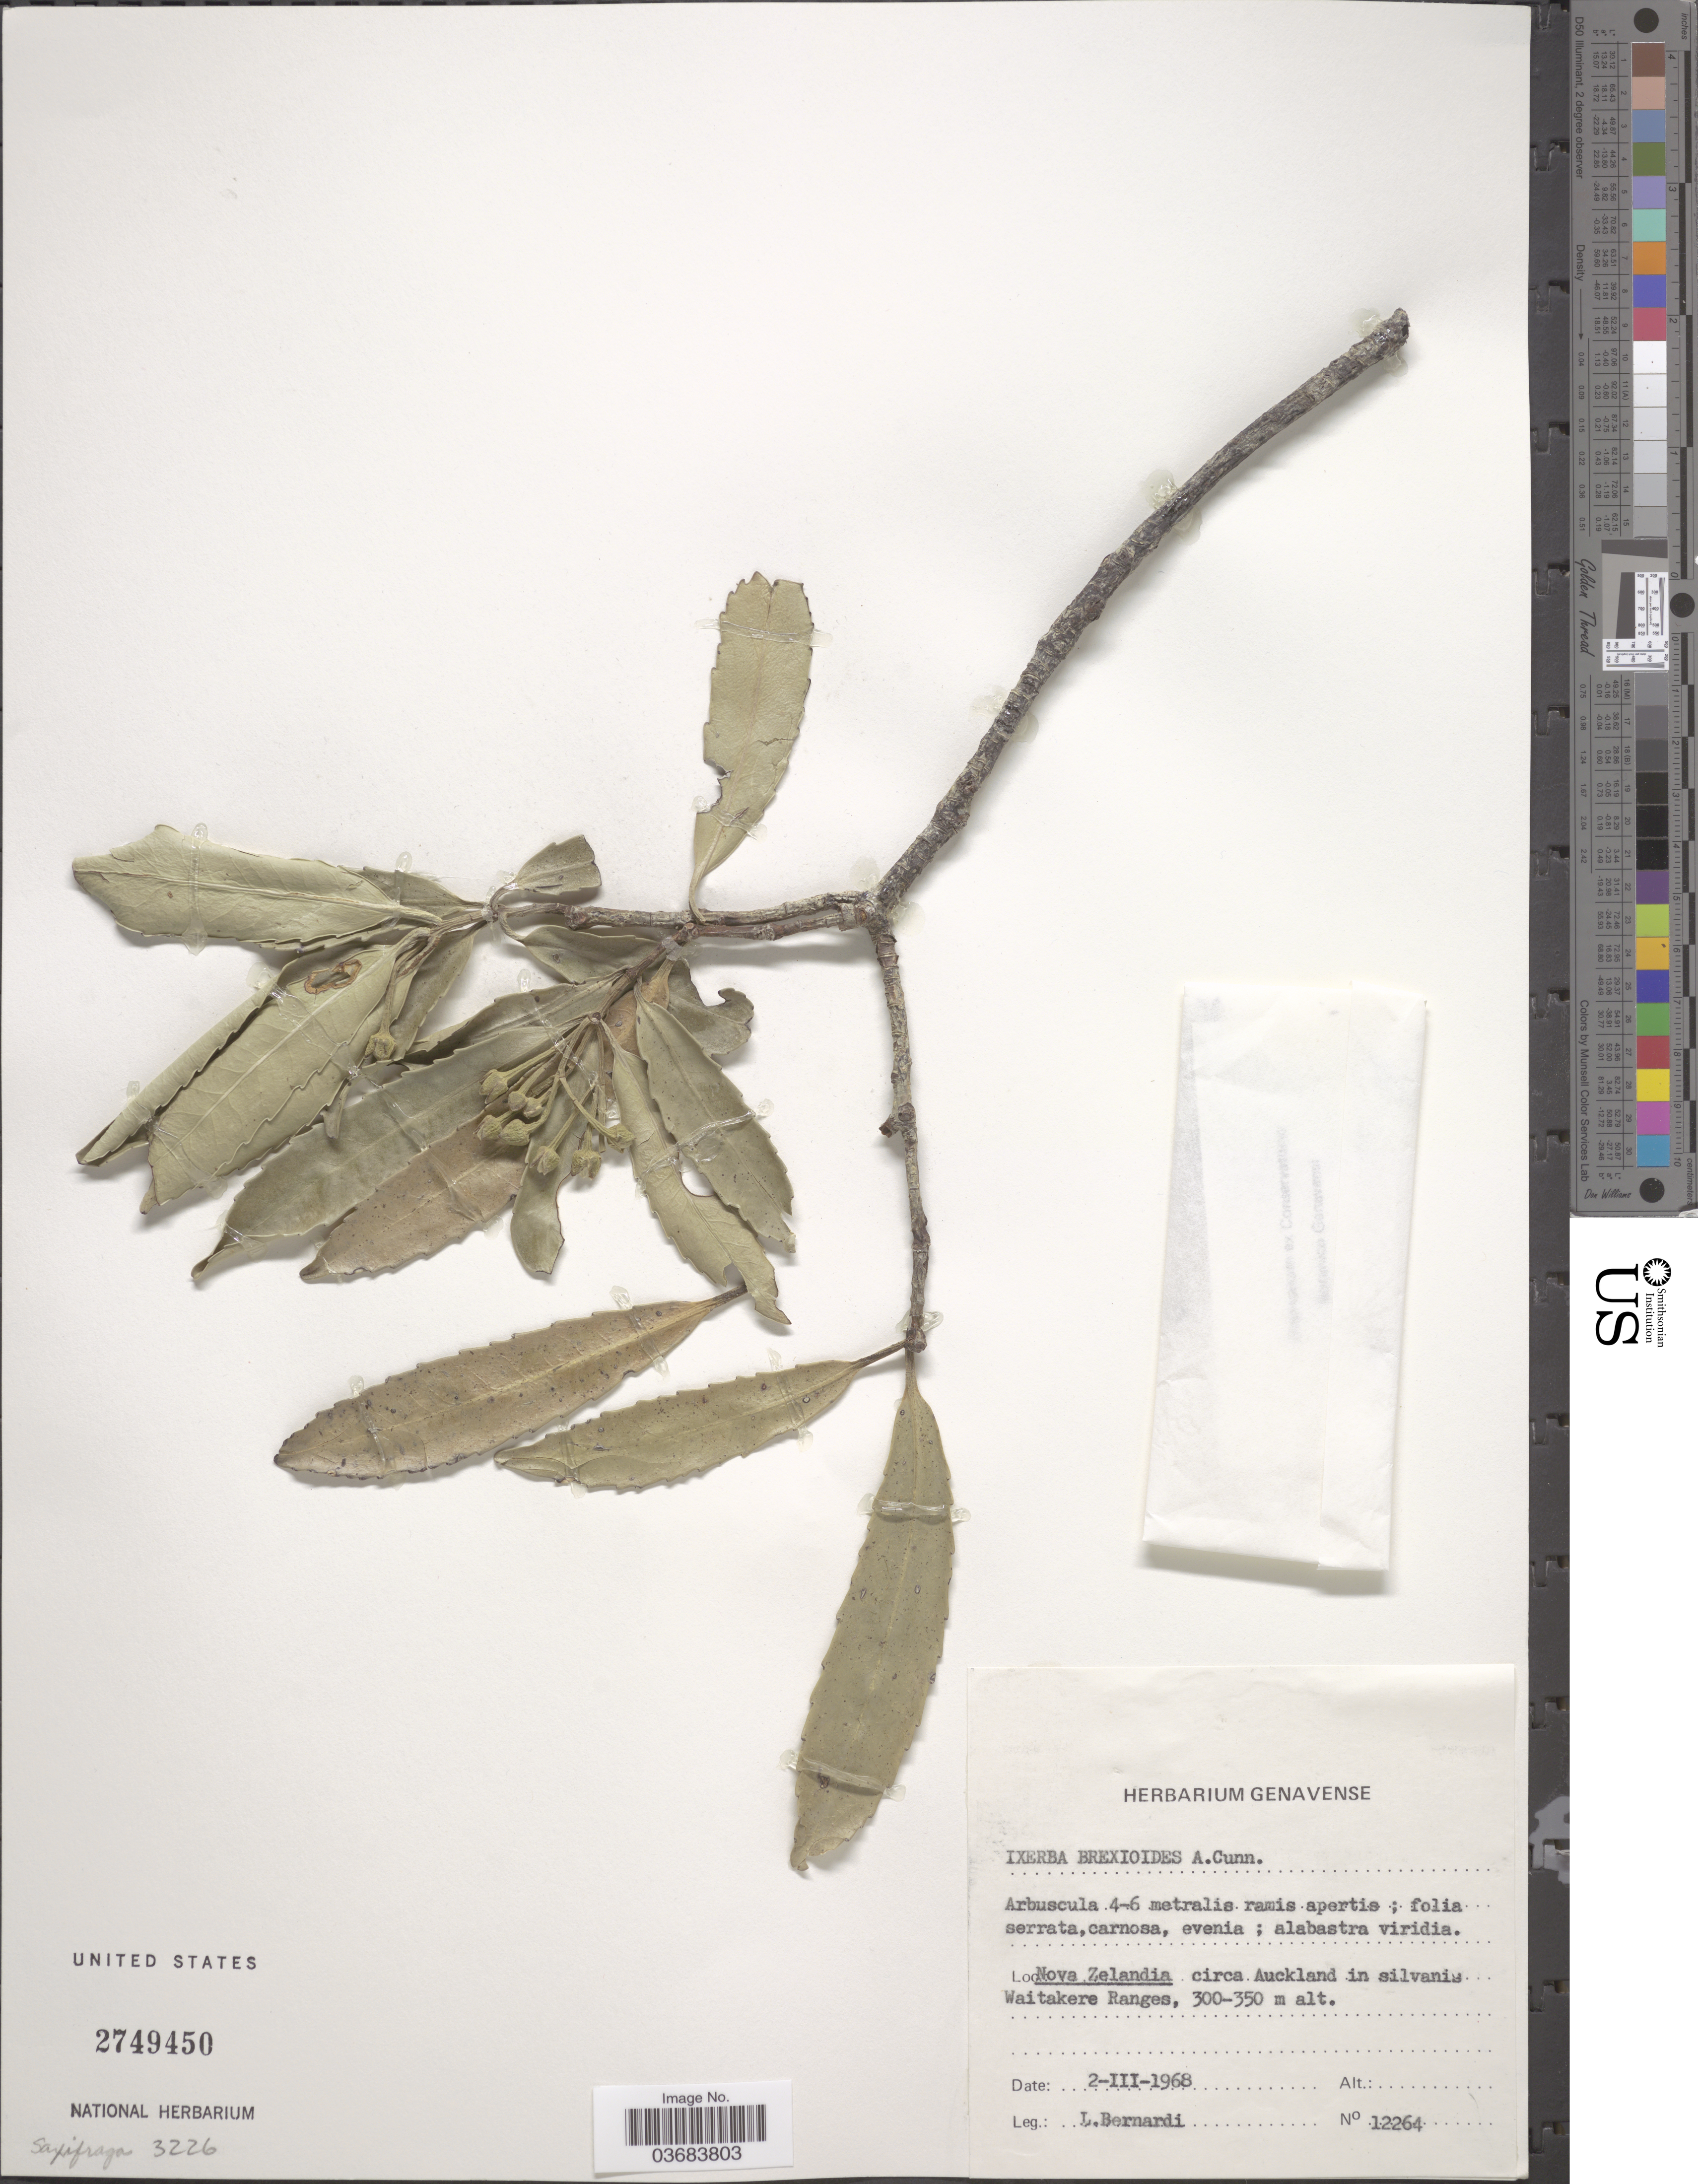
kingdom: Plantae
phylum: Tracheophyta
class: Magnoliopsida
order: Crossosomatales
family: Ixerbaceae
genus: Ixerba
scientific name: Ixerba brexioides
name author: A. Cunn.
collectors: L. Bernardi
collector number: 12264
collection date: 1968-03-02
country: New Zealand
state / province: Auckland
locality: Circa Auckland in silvanis Waitakere Ranges.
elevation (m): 300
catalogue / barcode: US 2749450